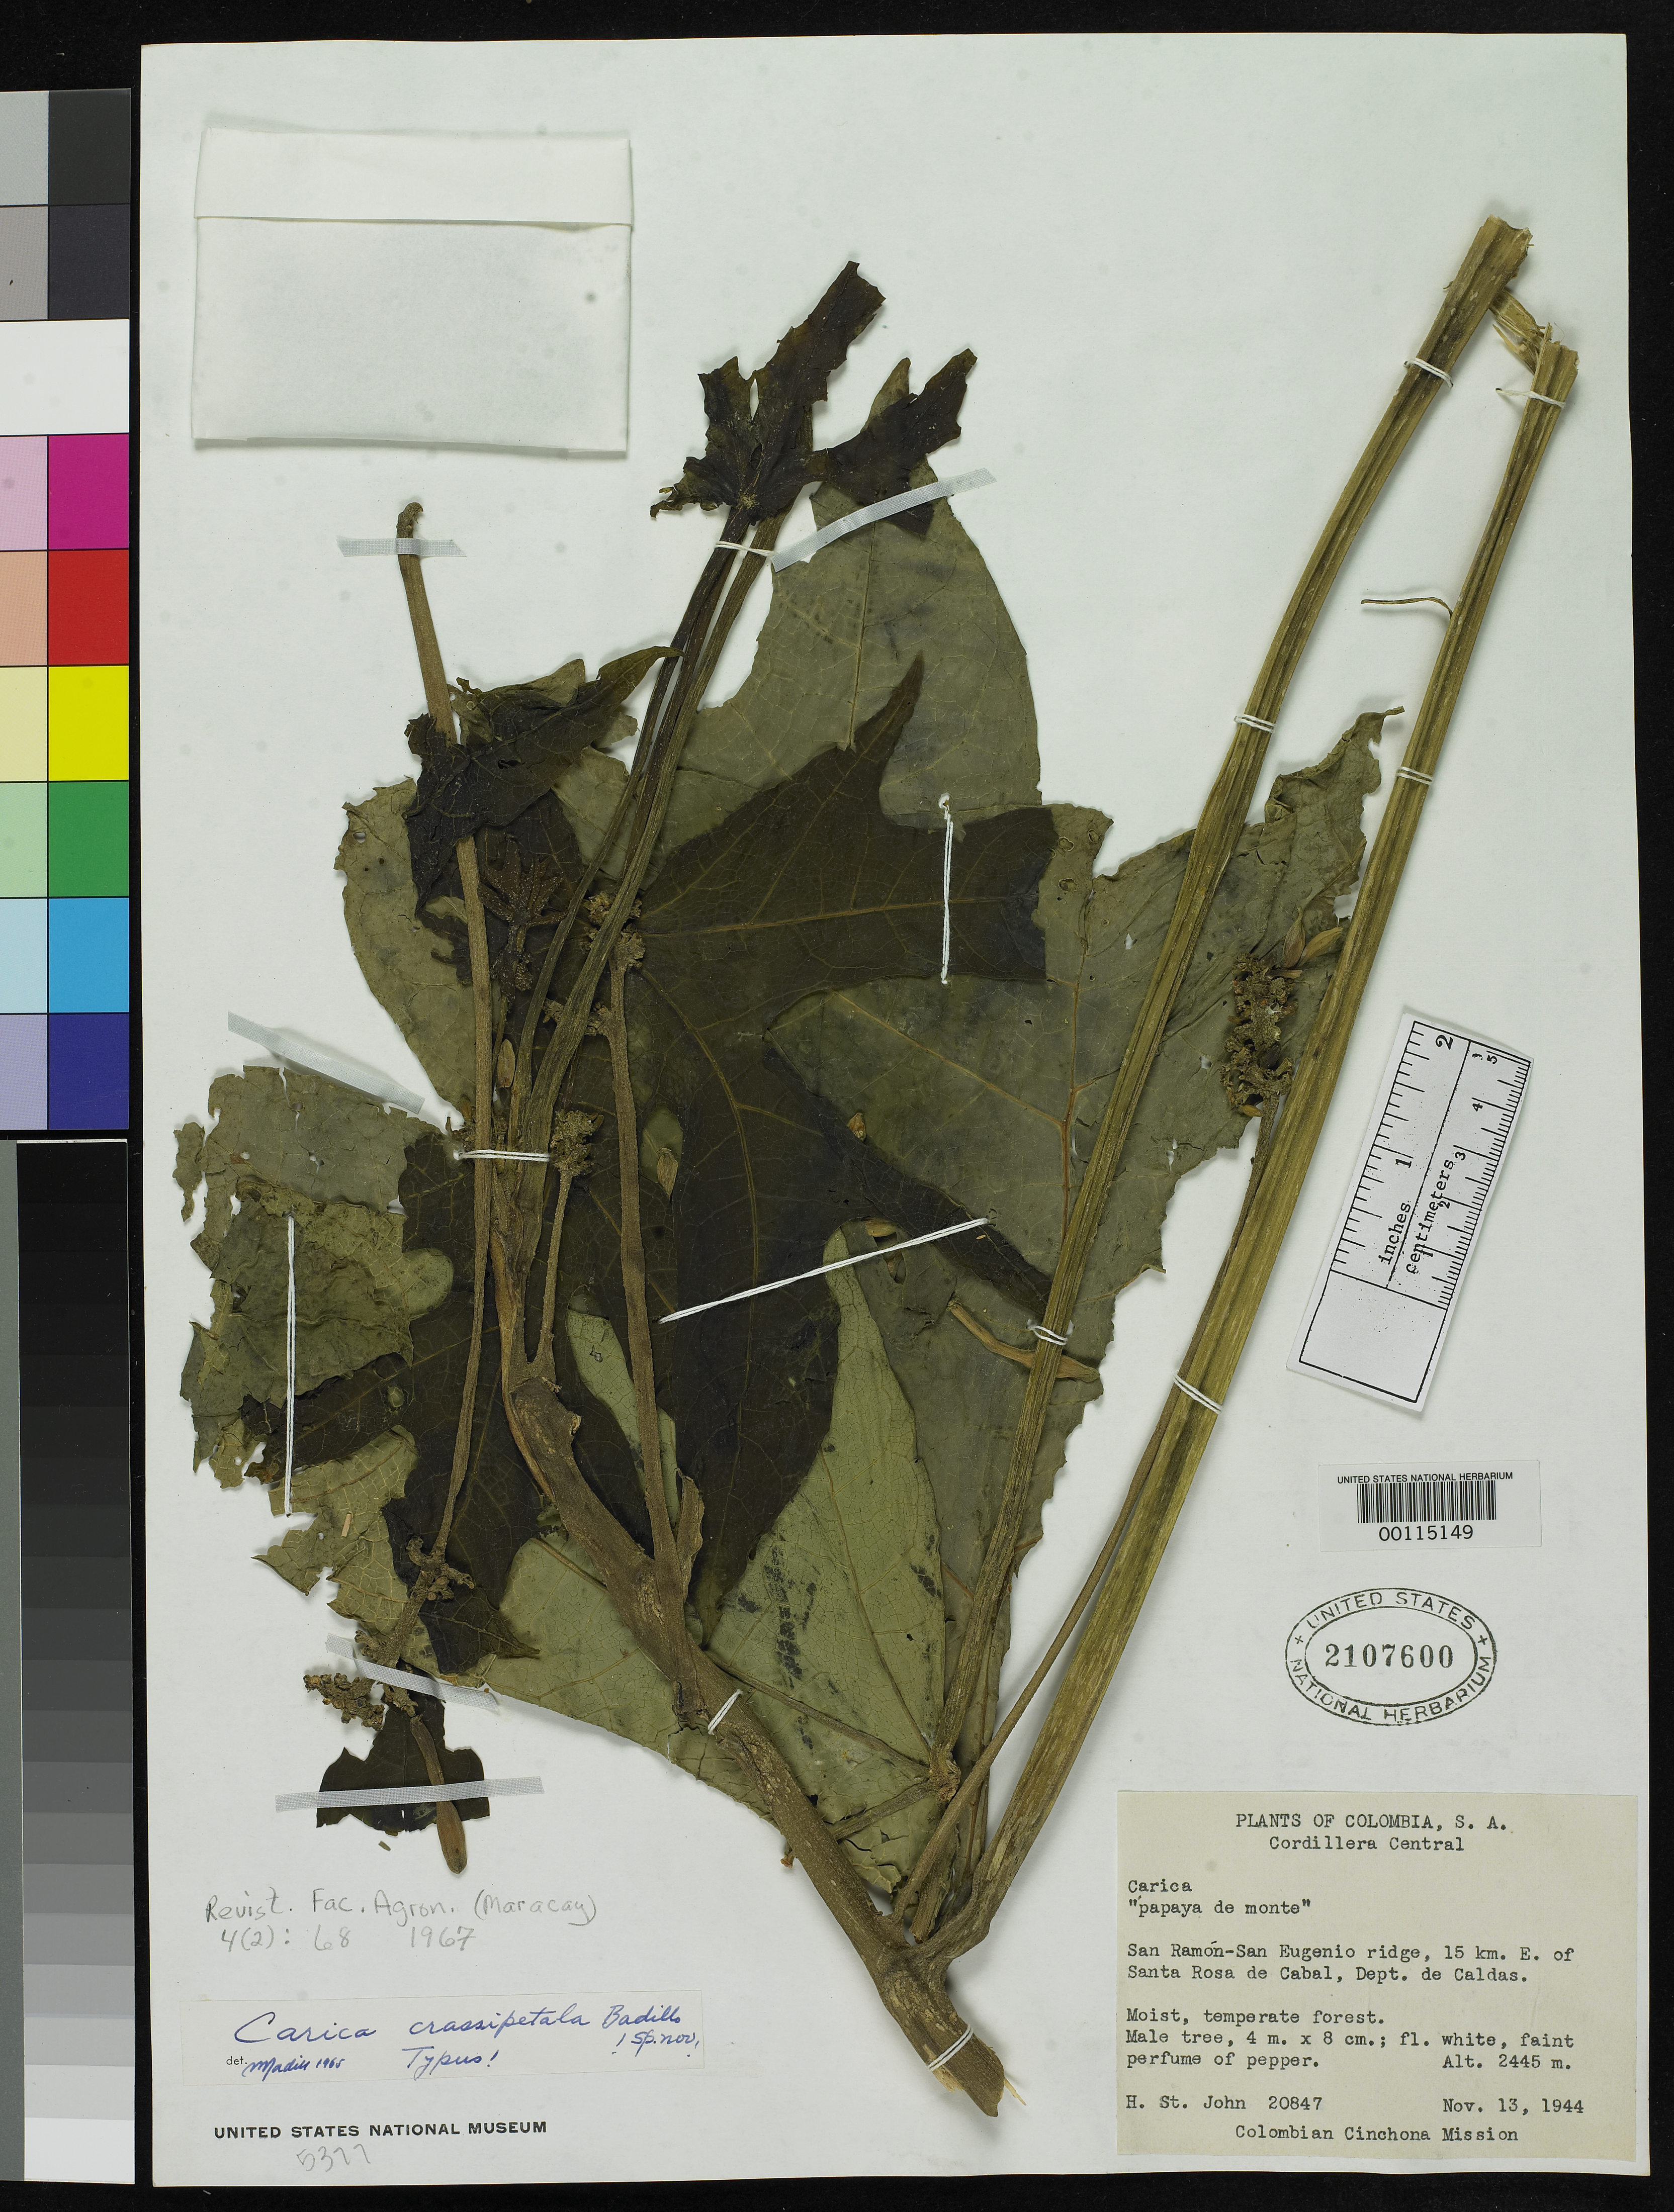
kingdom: Plantae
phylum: Tracheophyta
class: Magnoliopsida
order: Brassicales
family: Caricaceae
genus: Carica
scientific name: Carica crassipetala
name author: V.M. Badillo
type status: Holotype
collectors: H. St. John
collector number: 20847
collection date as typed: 13 Nov 1944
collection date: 1944-11-13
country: Colombia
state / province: Caldas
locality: San Ramon-San Eugenio Ridge,15 km. E of Santa Rosa de Cabal.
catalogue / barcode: US 2107600